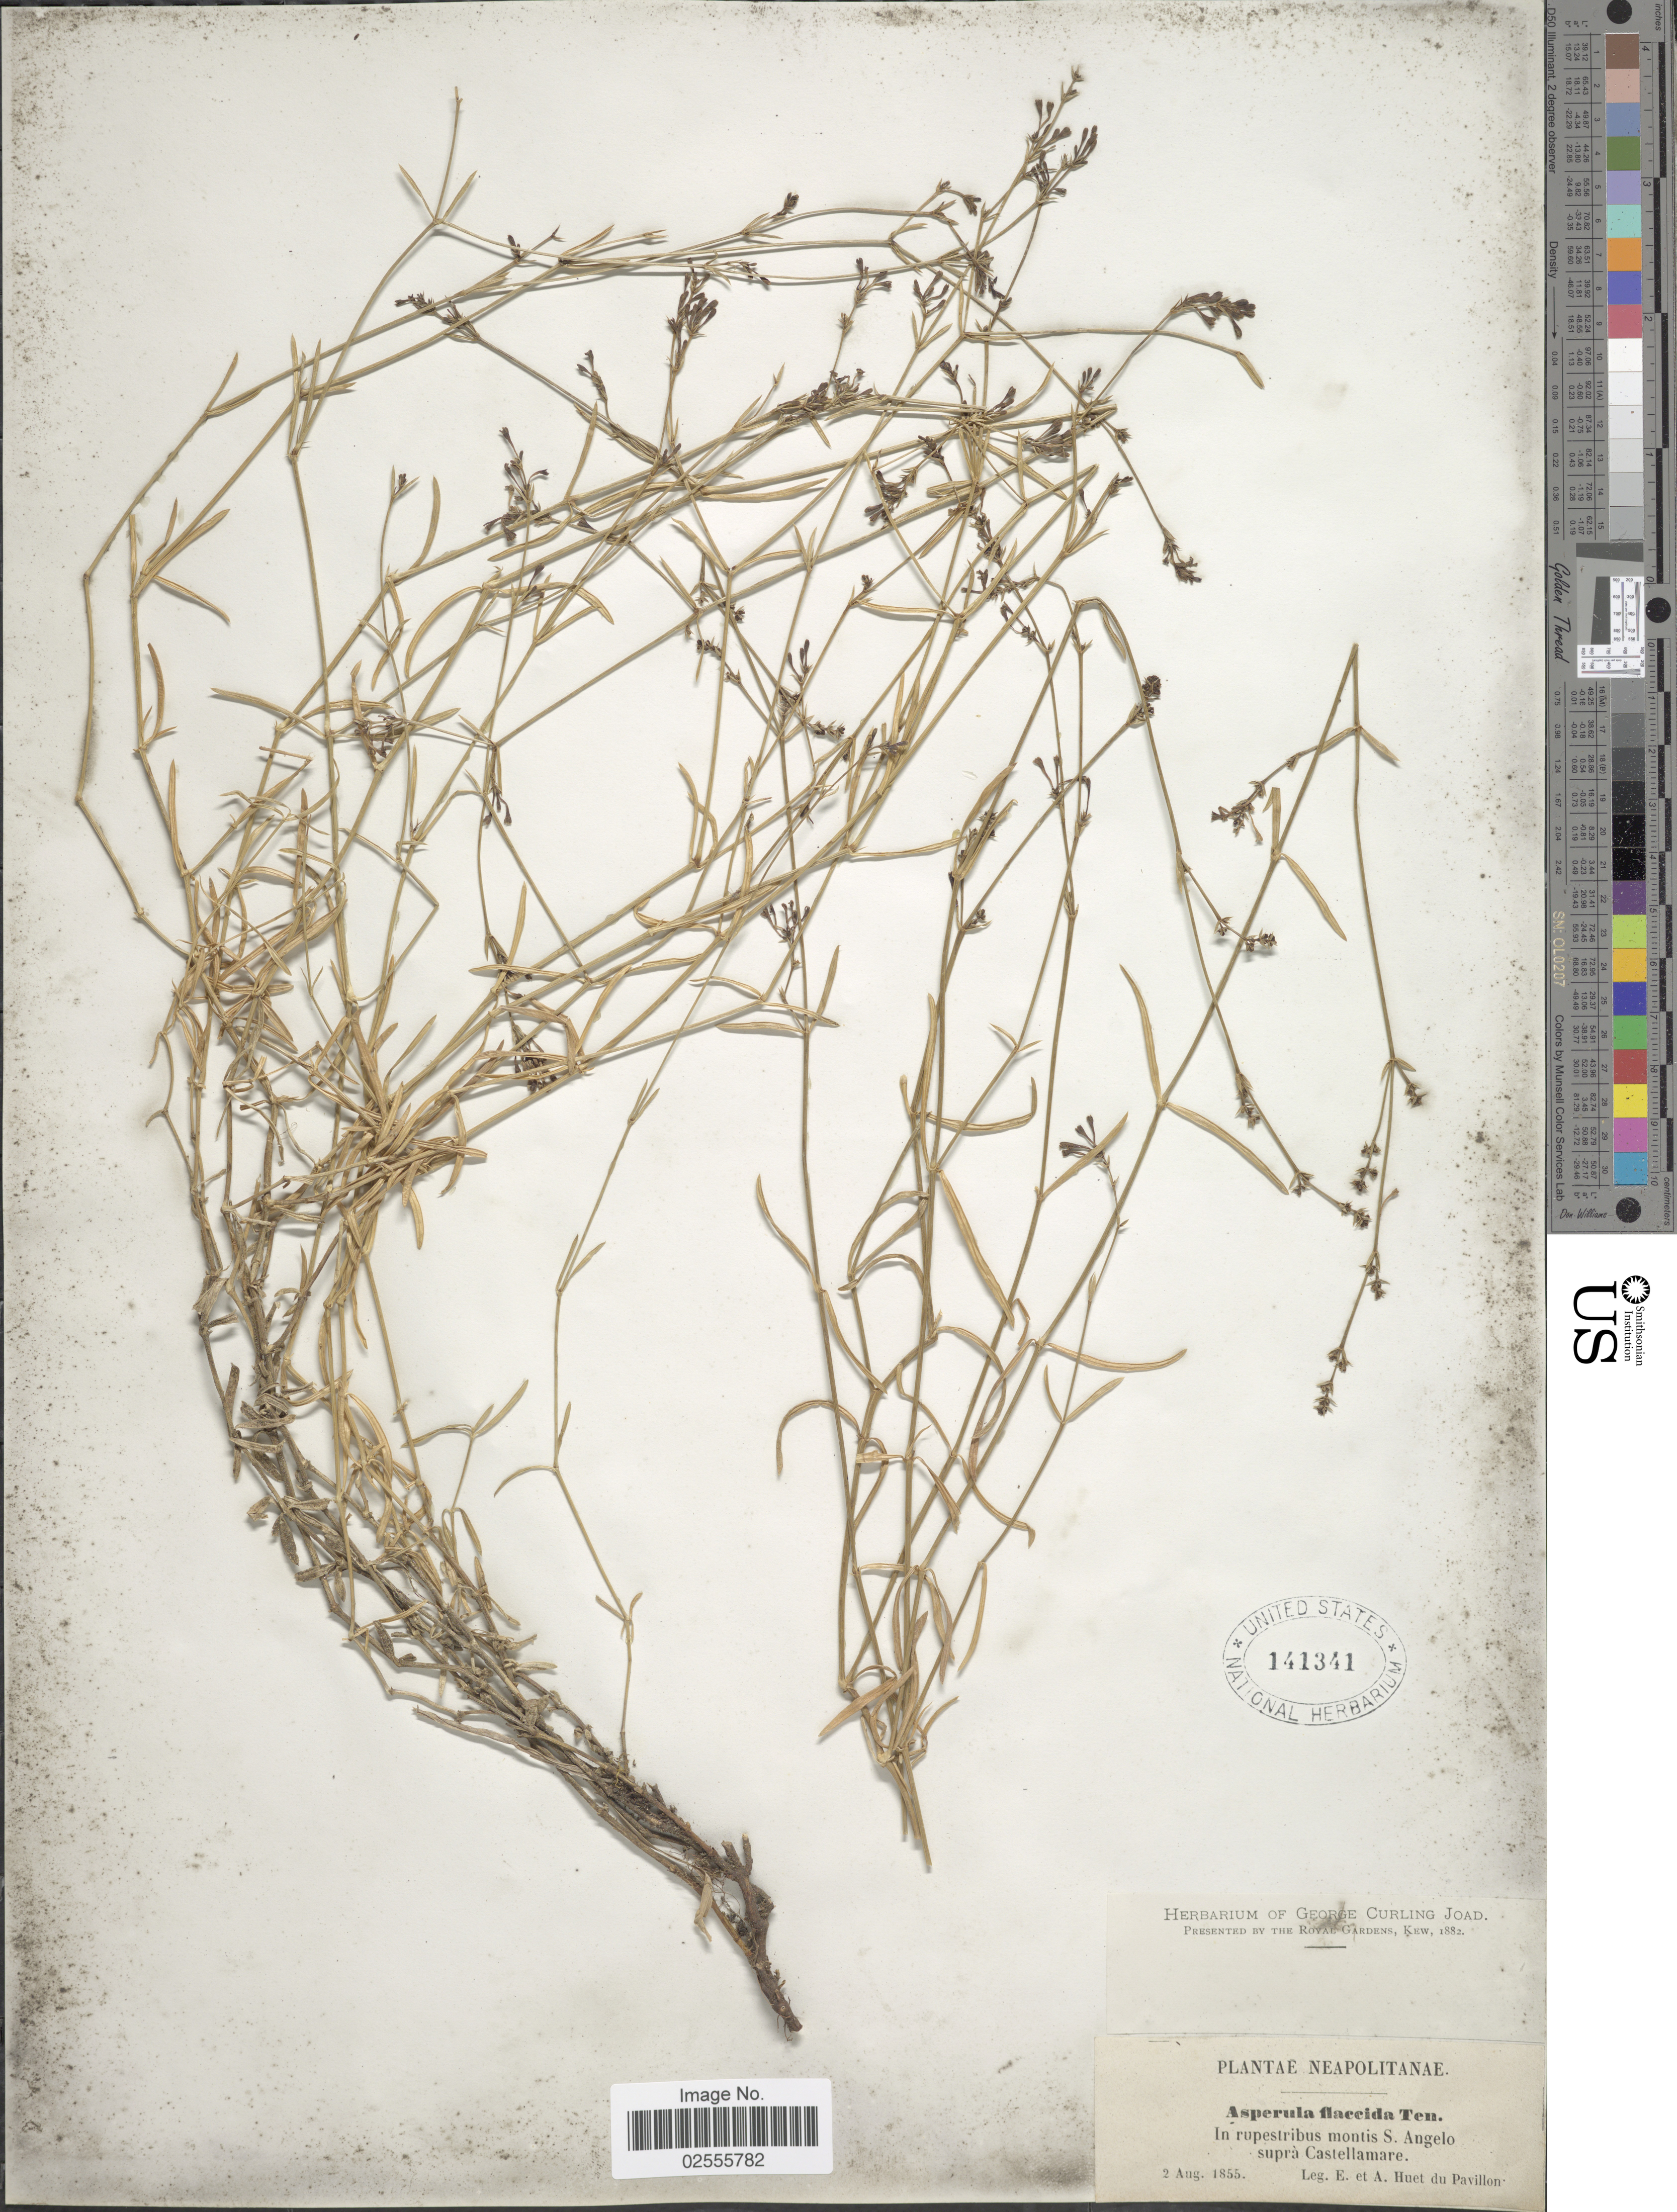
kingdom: Plantae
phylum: Tracheophyta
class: Magnoliopsida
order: Gentianales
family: Rubiaceae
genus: Asperula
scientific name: Asperula flaccida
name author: Ten.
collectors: E. Huet du Pavillon & A. Huet du Pavillon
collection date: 1855-08-02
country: Italy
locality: Neapolitanae, in rupestribus montis S. Angelo supra Castellamare.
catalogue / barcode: US 141341